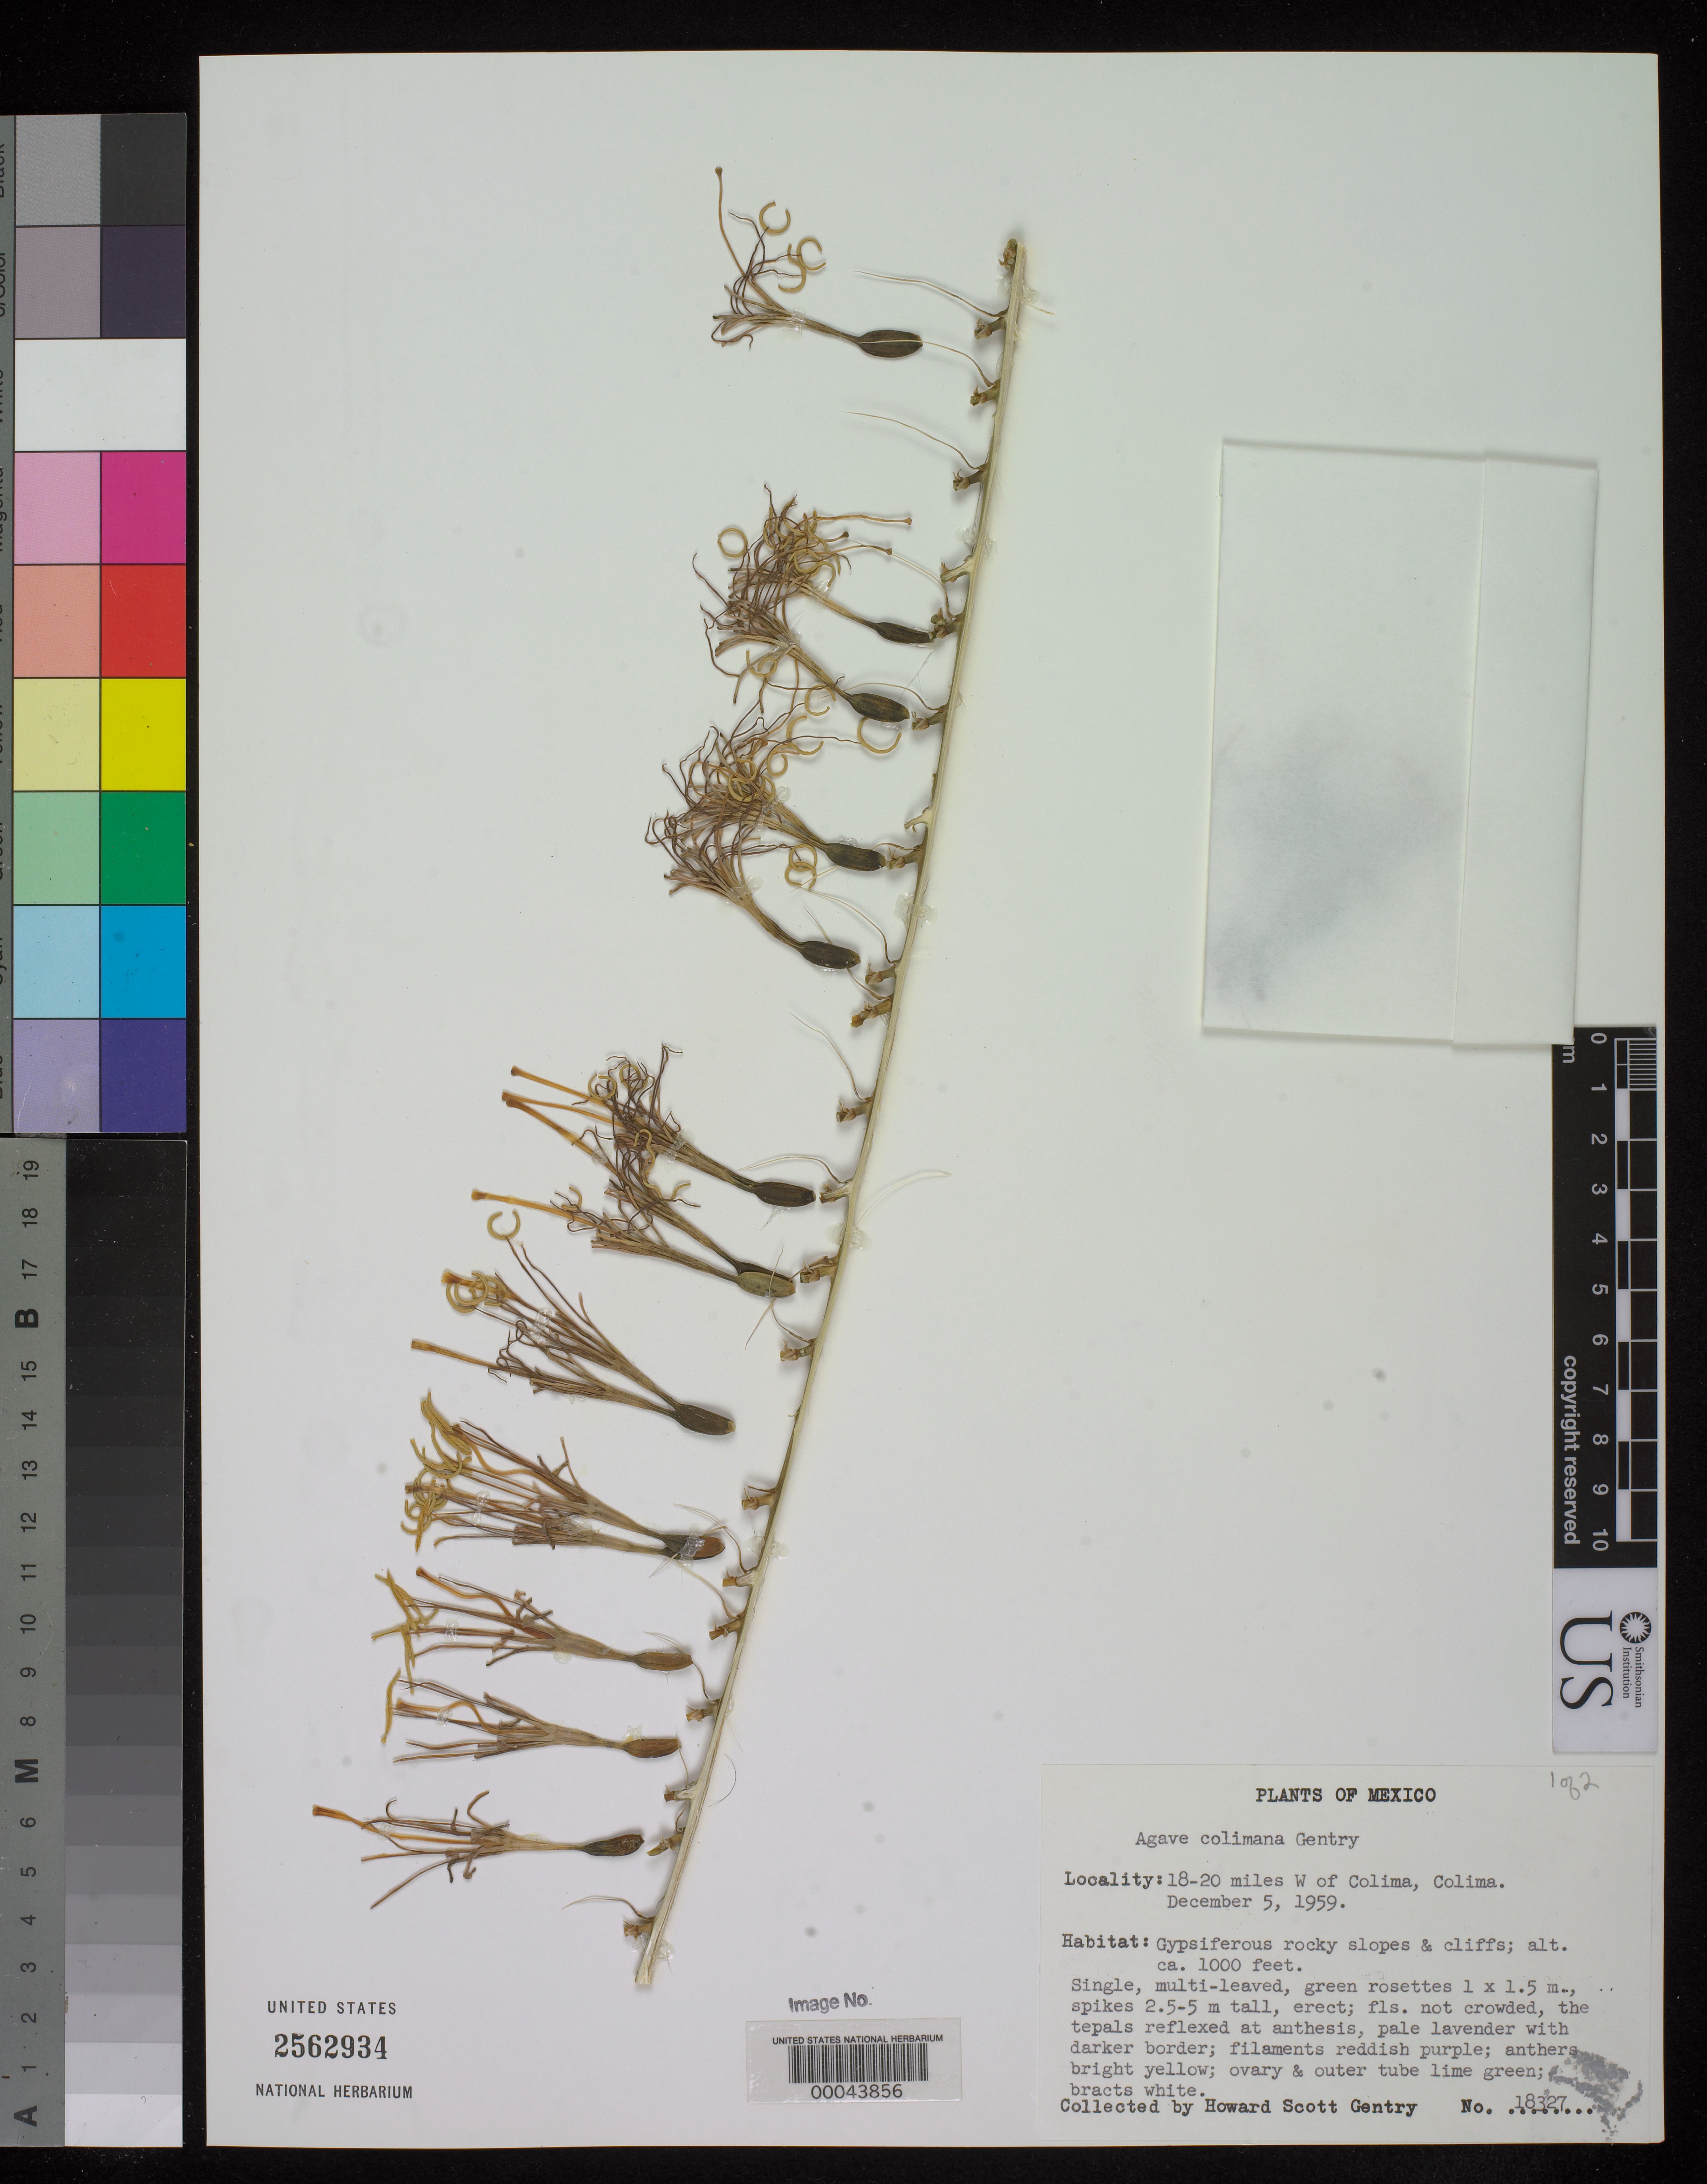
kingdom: Plantae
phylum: Tracheophyta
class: Liliopsida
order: Asparagales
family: Asparagaceae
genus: Agave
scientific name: Agave colimana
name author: Gentry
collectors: H. S. Gentry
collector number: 18327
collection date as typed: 05 Dec 1959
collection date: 1959-12-05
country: Mexico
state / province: Colima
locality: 18-20 mi W of Colima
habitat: Gypsiferous rocky slopes & cliffs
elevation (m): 305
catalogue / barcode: US 2562934